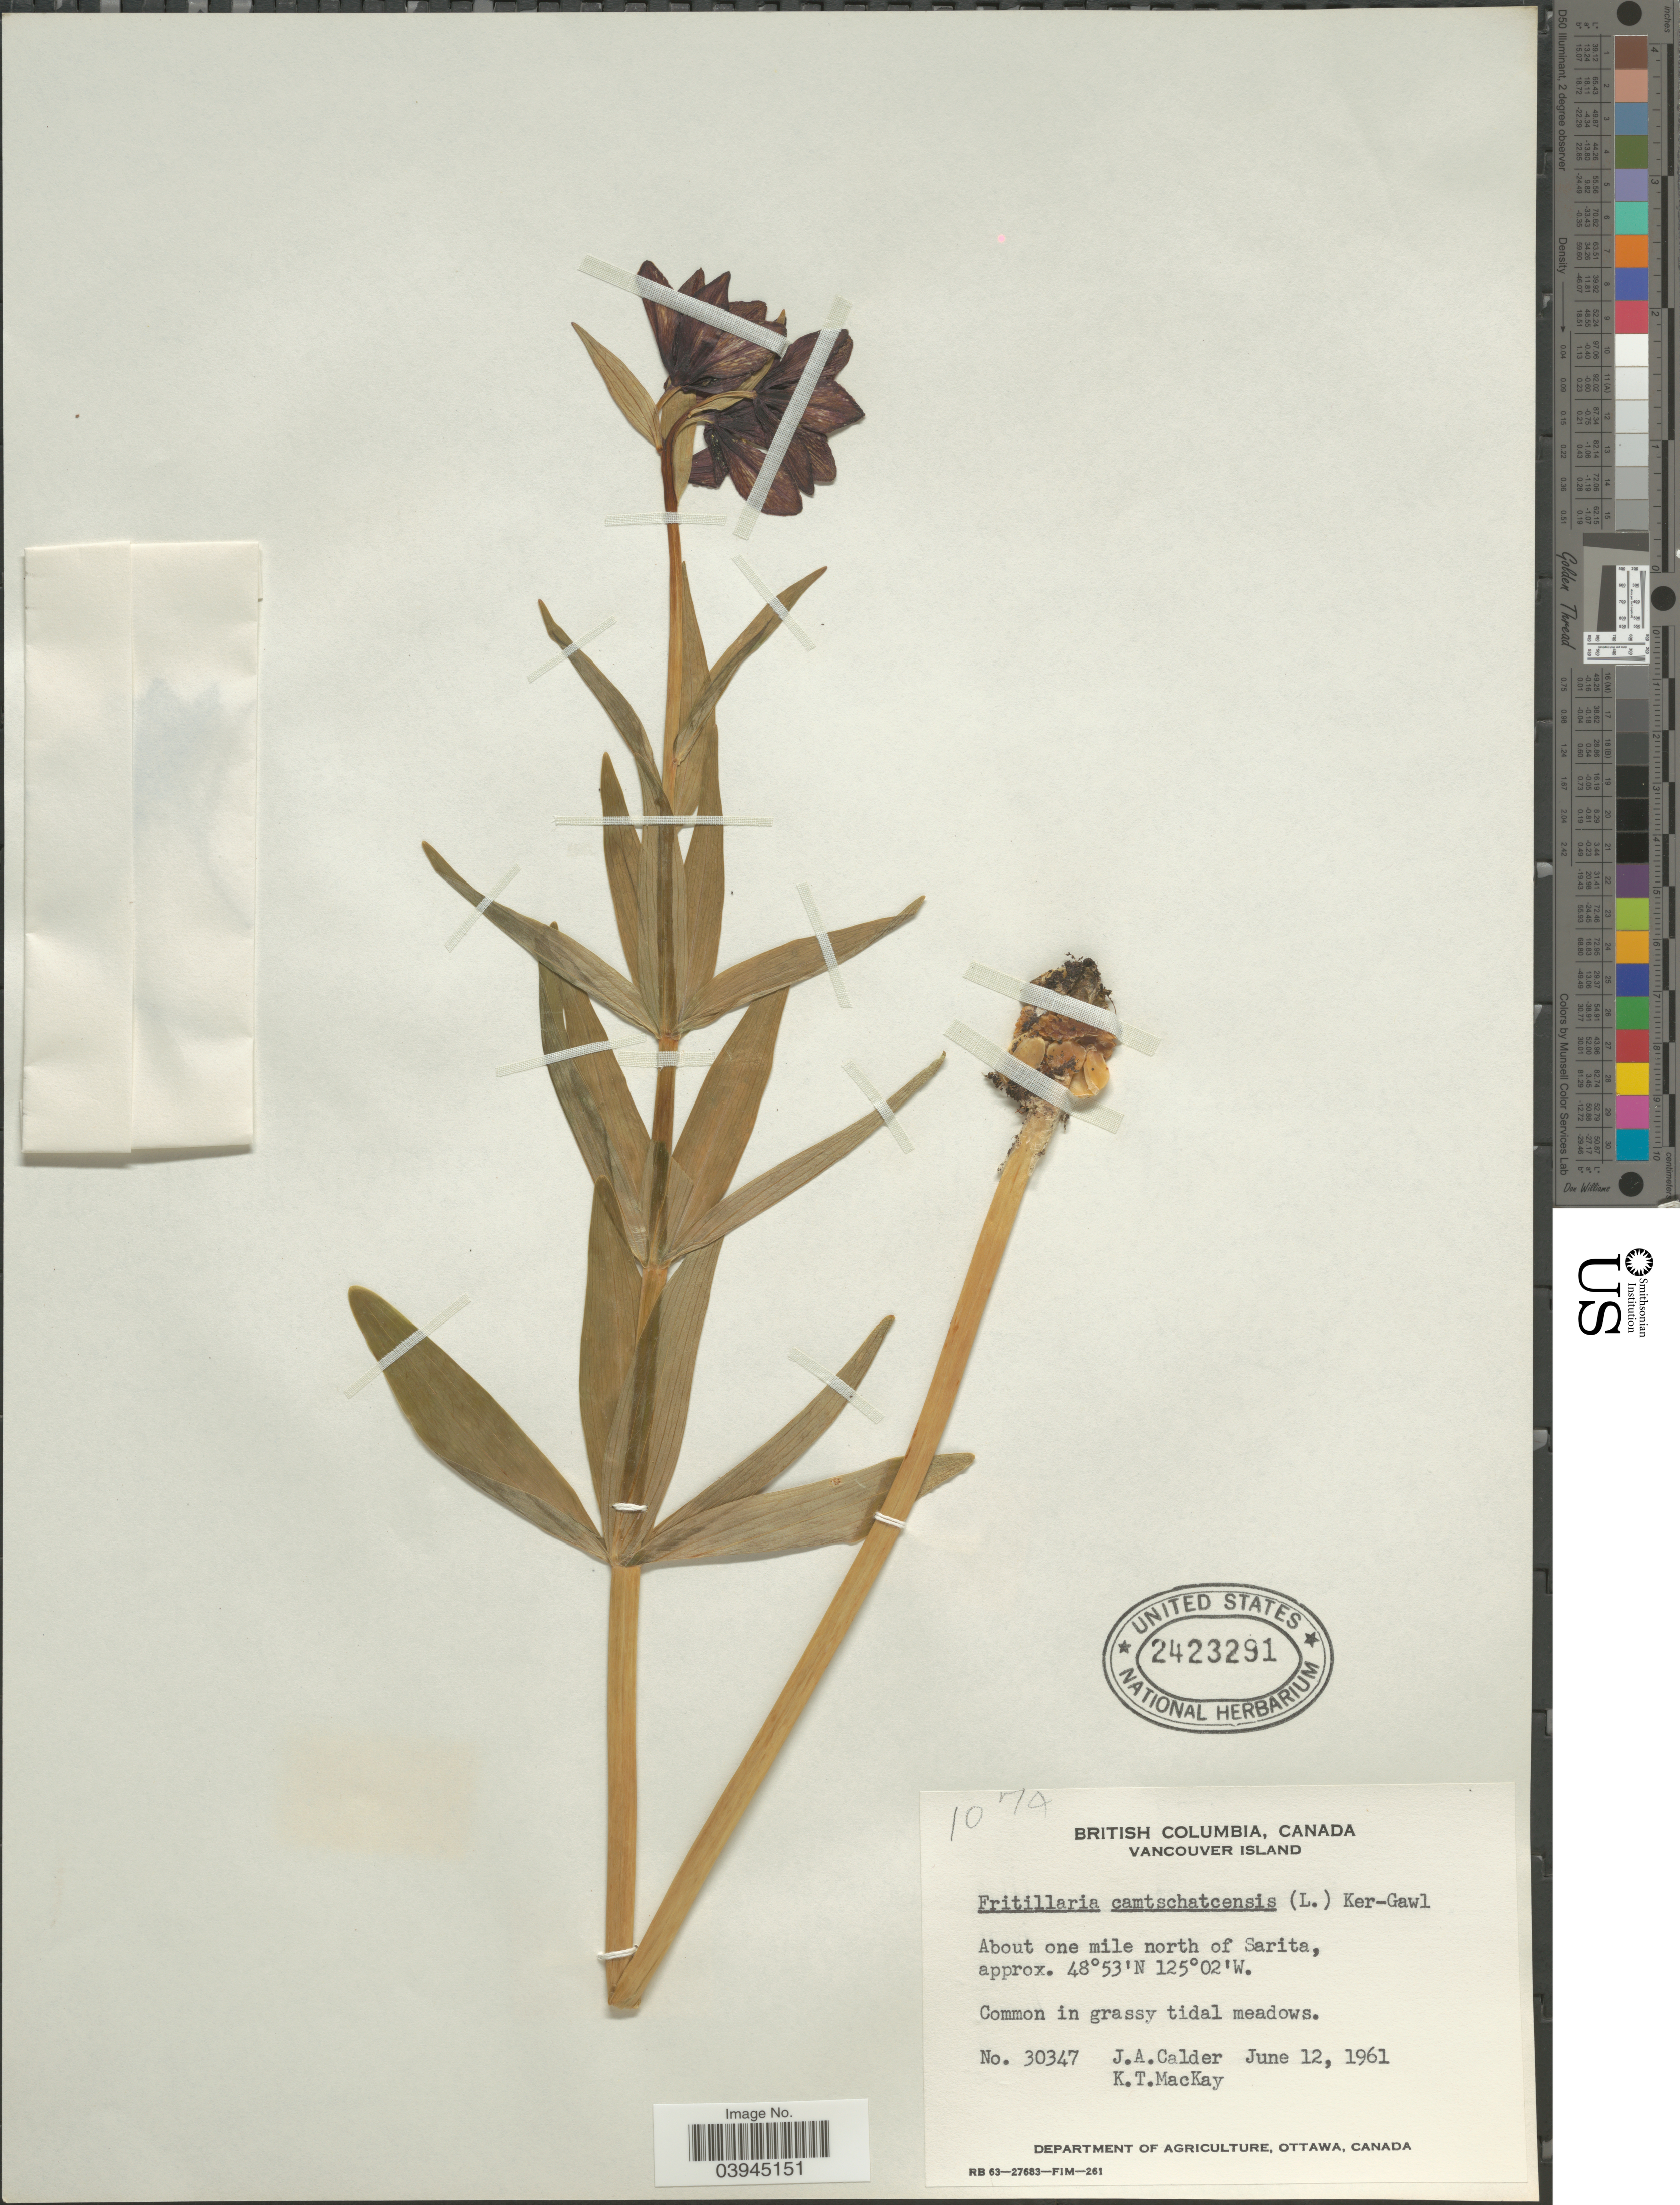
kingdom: Plantae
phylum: Tracheophyta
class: Liliopsida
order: Liliales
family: Liliaceae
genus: Fritillaria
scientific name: Fritillaria camschatcensis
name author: (L.) Ker Gawl.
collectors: J. A. Calder & K. T. Mackay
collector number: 30347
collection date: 1961-06-12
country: Canada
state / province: British Columbia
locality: Vancouver Island. About one mile north of Sarita.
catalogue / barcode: US 2423291